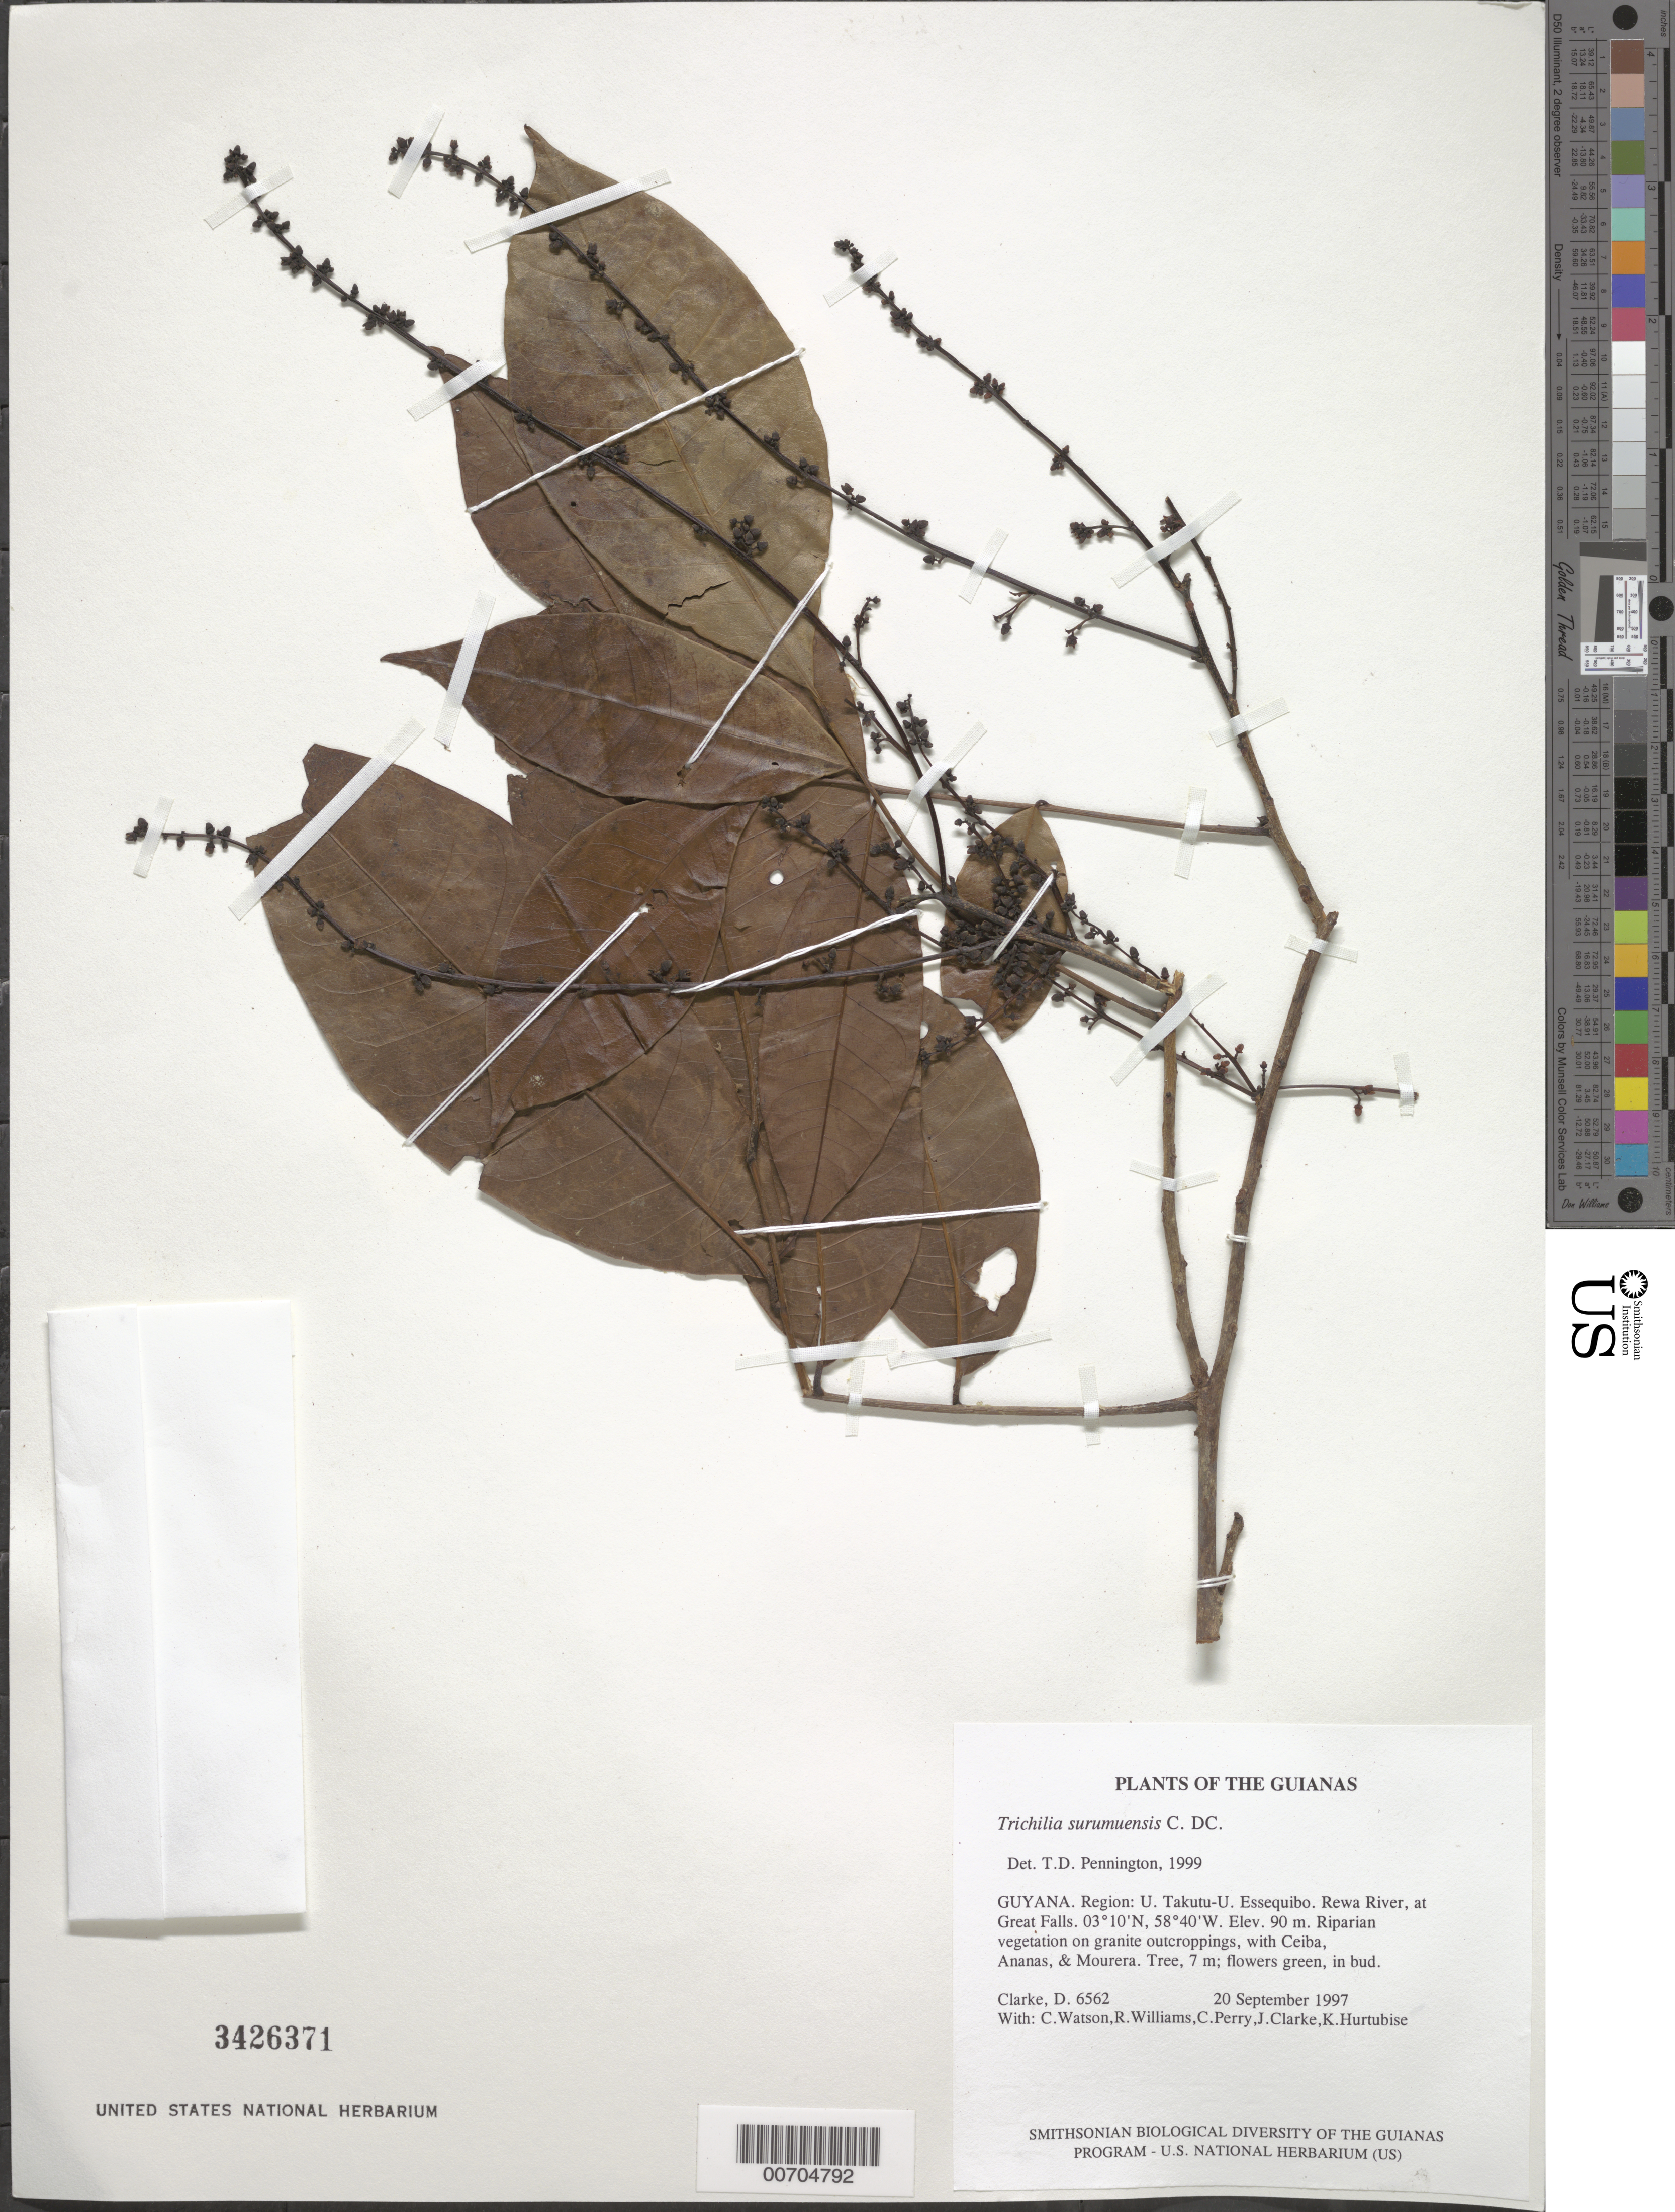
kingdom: Plantae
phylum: Tracheophyta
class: Magnoliopsida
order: Sapindales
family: Meliaceae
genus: Trichilia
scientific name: Trichilia surumuensis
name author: C. DC.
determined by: Pennington, T. D., (K)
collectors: H. D. Clarke, C. Watson, R. Williams, C. Perry, J. Clarke & K. Hurtubise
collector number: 6562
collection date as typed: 20 September 1997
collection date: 1997-09-20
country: Guyana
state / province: U. Takutu-U. Essequibo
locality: Rewa River, at Great Falls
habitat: Riparian vegetation on granite outcroppings, with Ceiba, Ananas, & Mourera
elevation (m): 90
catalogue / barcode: US 3426371